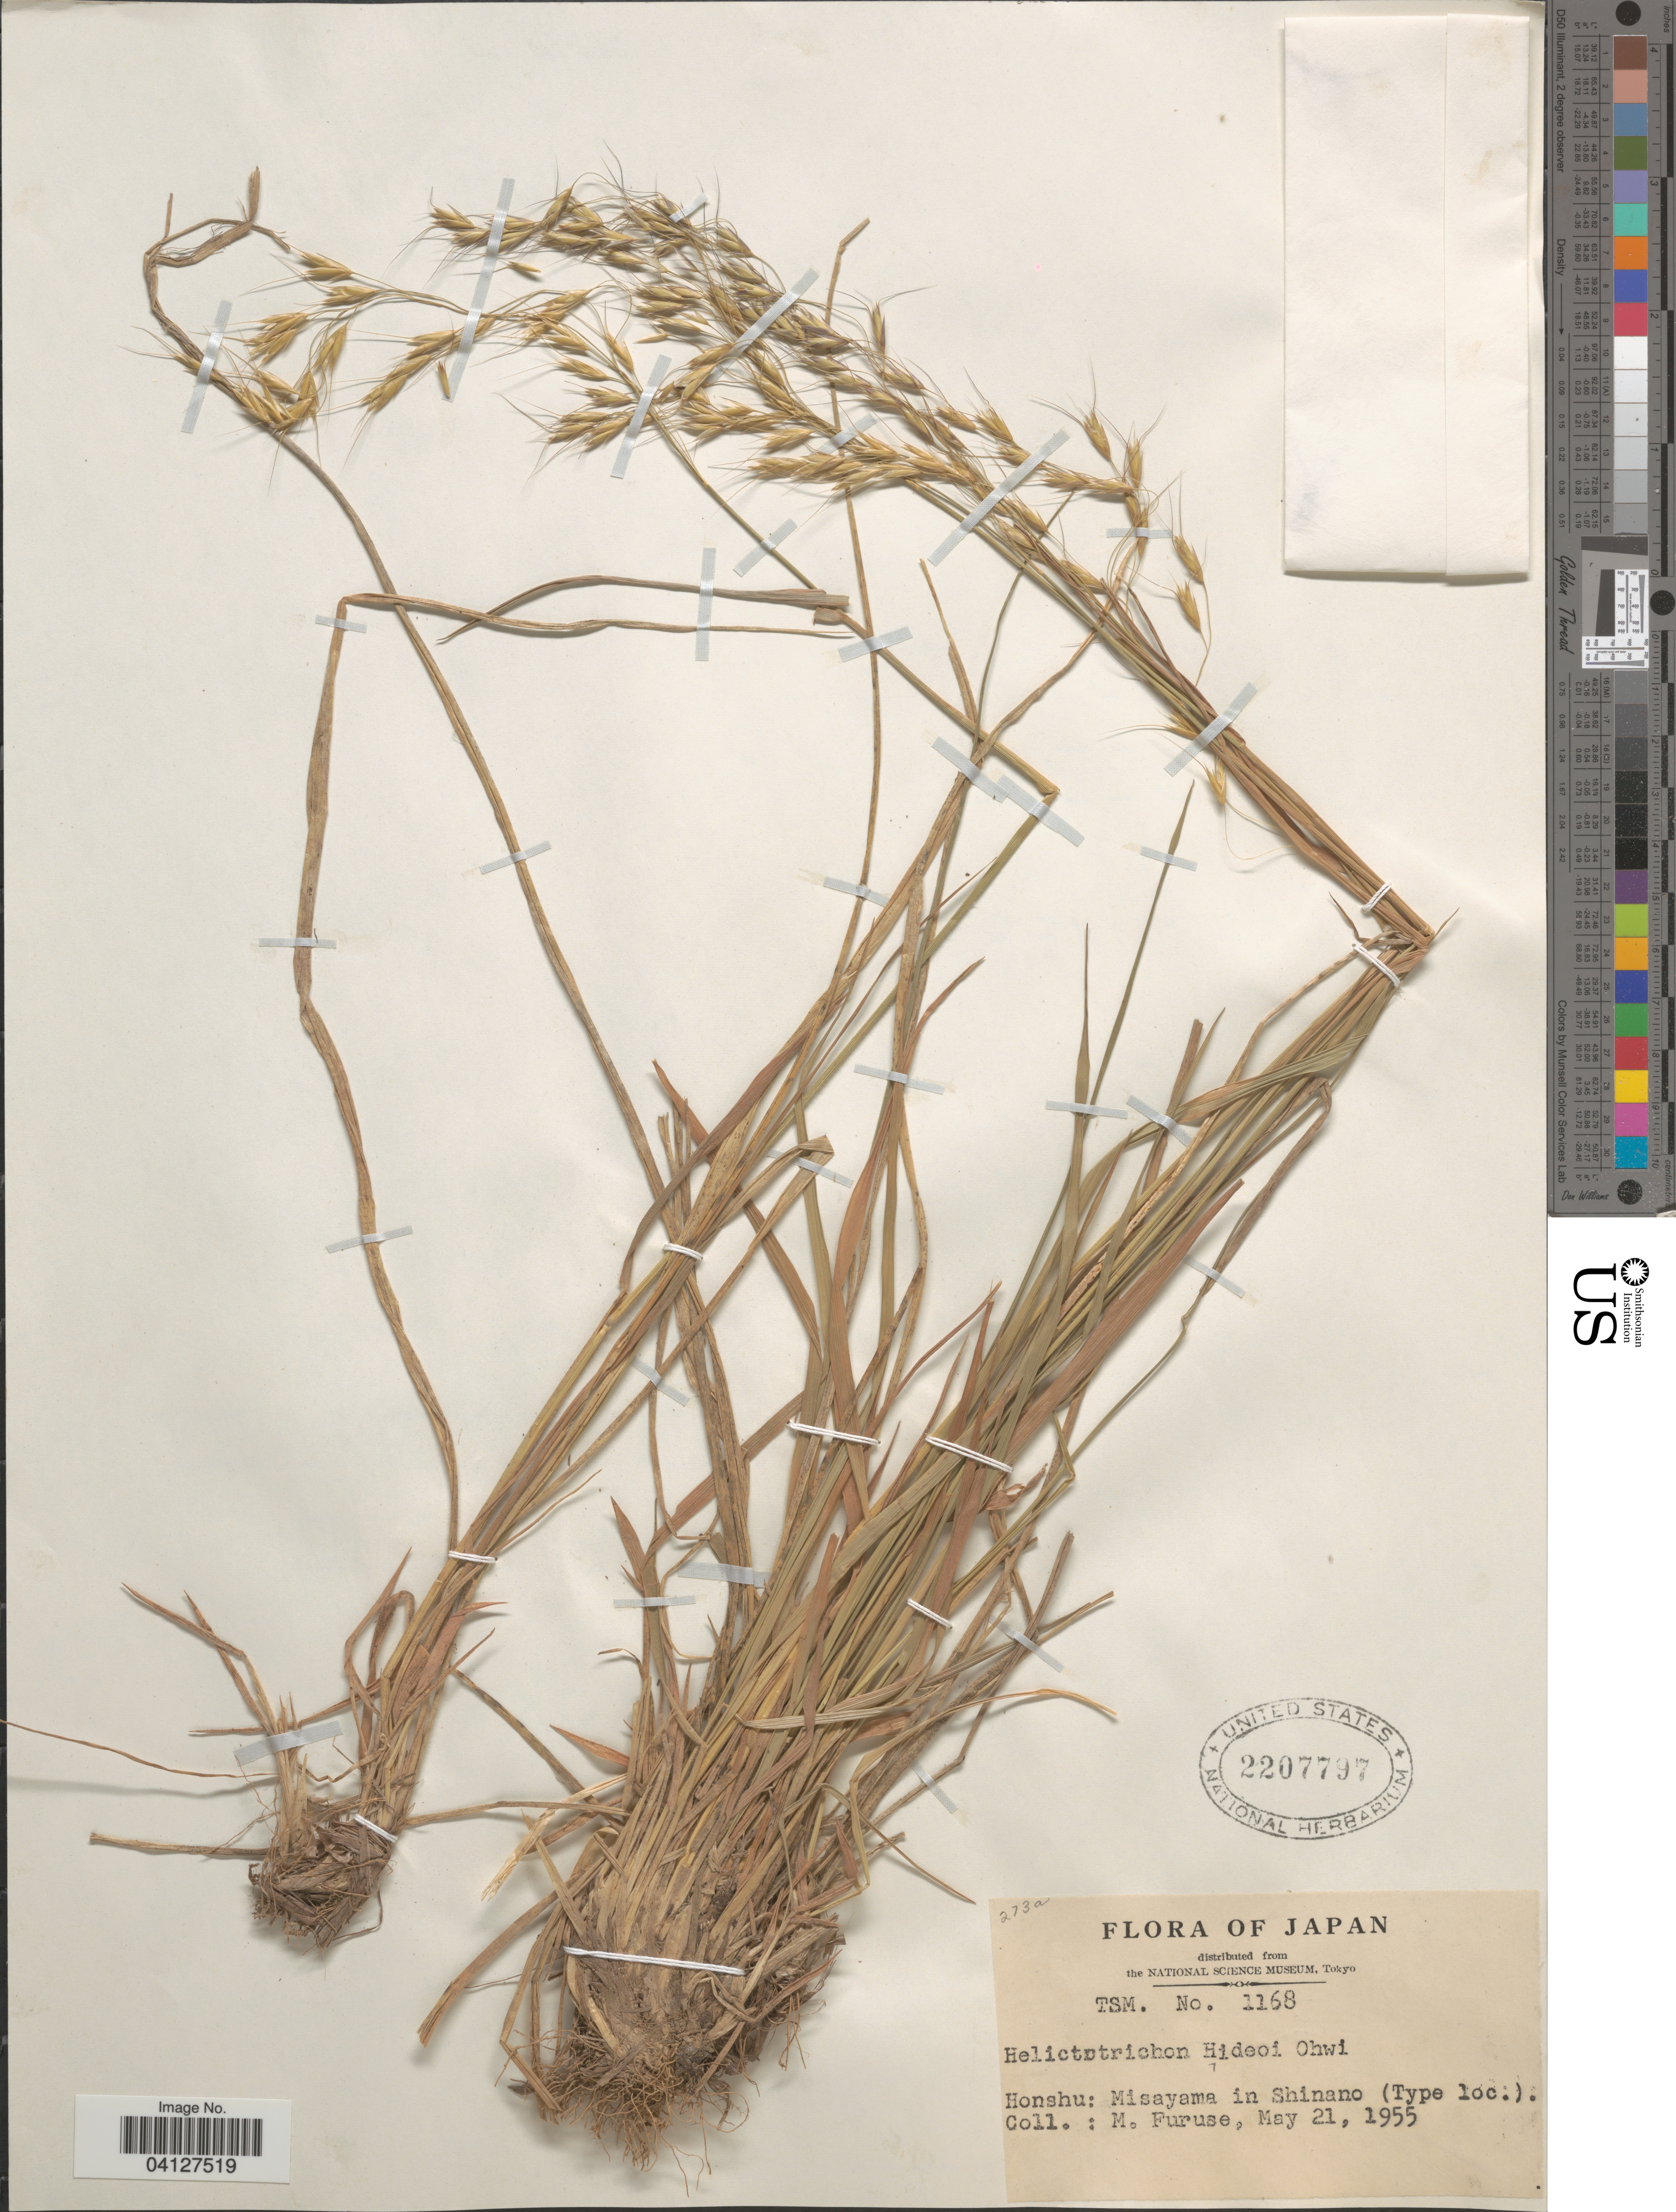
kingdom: Plantae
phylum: Tracheophyta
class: Liliopsida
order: Poales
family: Poaceae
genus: Helictotrichon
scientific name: Helictotrichon hideoi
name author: (Honda) Ohwi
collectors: M. Furuse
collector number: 1168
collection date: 1955-05-21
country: Japan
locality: Honshu: Misayama in Shinano (Type loc.).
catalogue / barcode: US 2207797